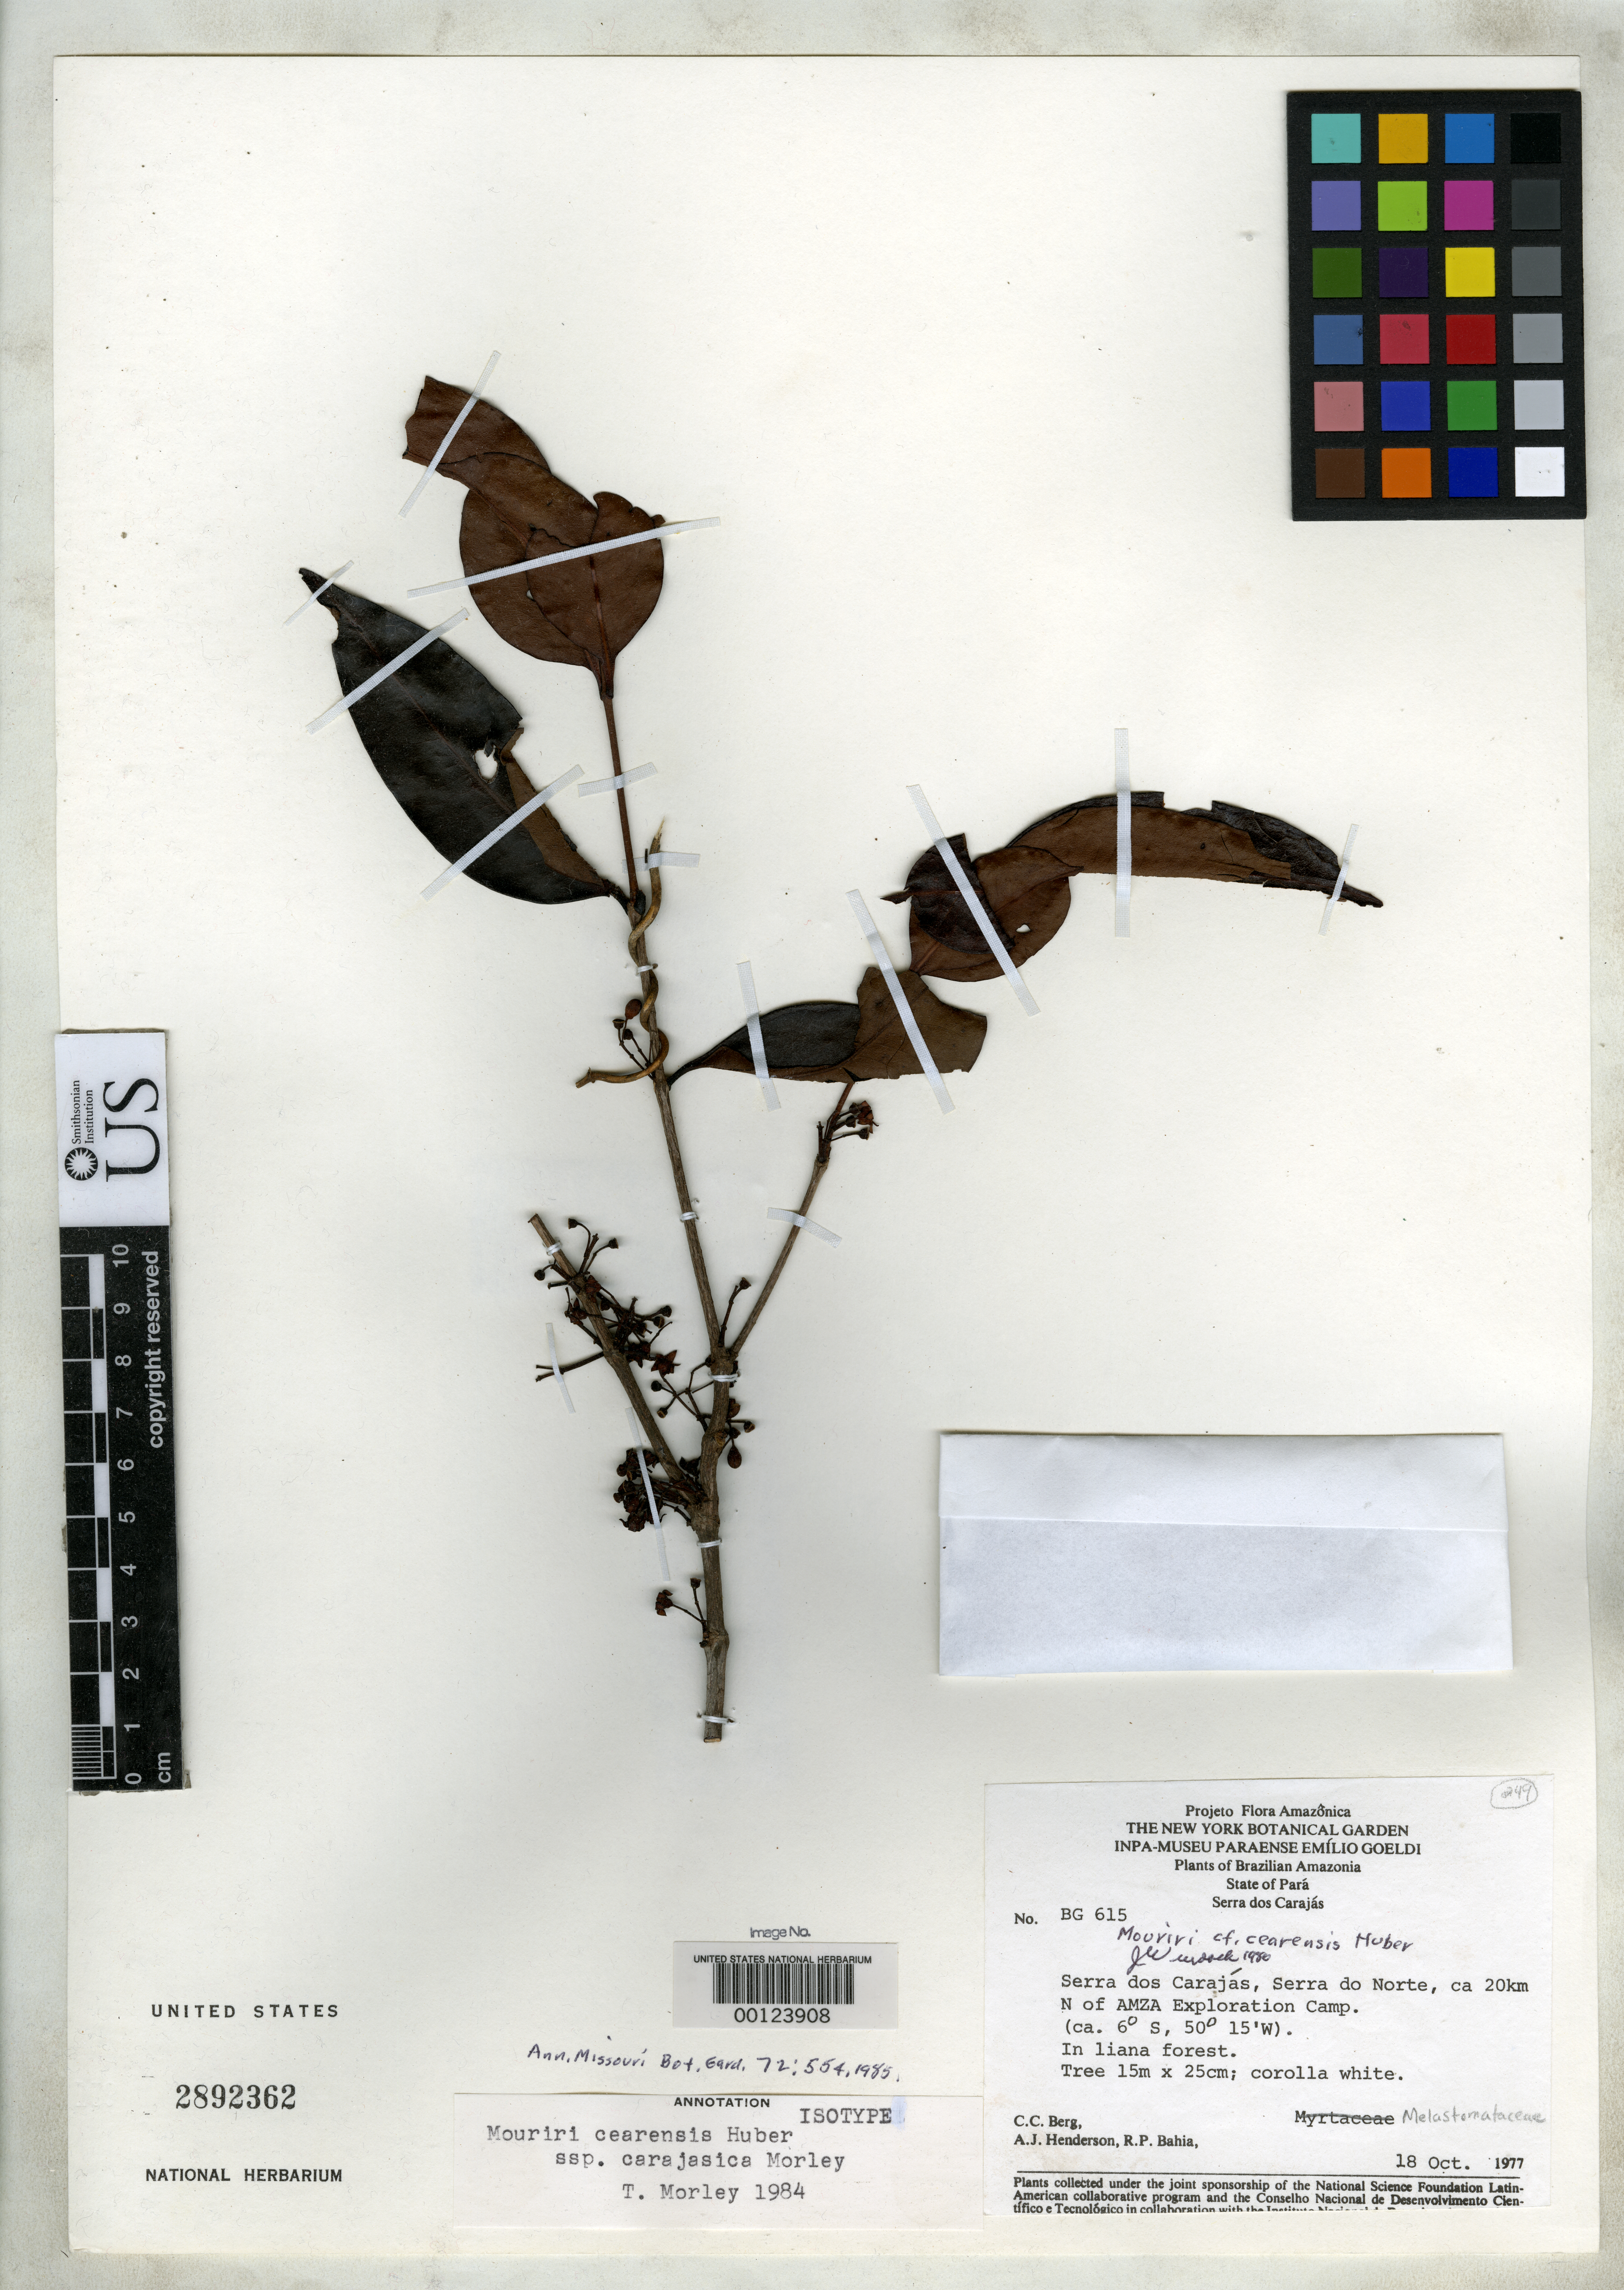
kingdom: Plantae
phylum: Tracheophyta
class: Magnoliopsida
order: Myrtales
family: Melastomataceae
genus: Mouriri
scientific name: Mouriri cearensis subsp. carajasica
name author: Morley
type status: Isotype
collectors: C. C. Berg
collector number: BG 615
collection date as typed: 18 Oct 1977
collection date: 1977-10-18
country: Brazil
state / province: Pará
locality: Serra dos Carajas, Serra do Norte 20 km N of AMZA Exploration Camp.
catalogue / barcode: US 2892362